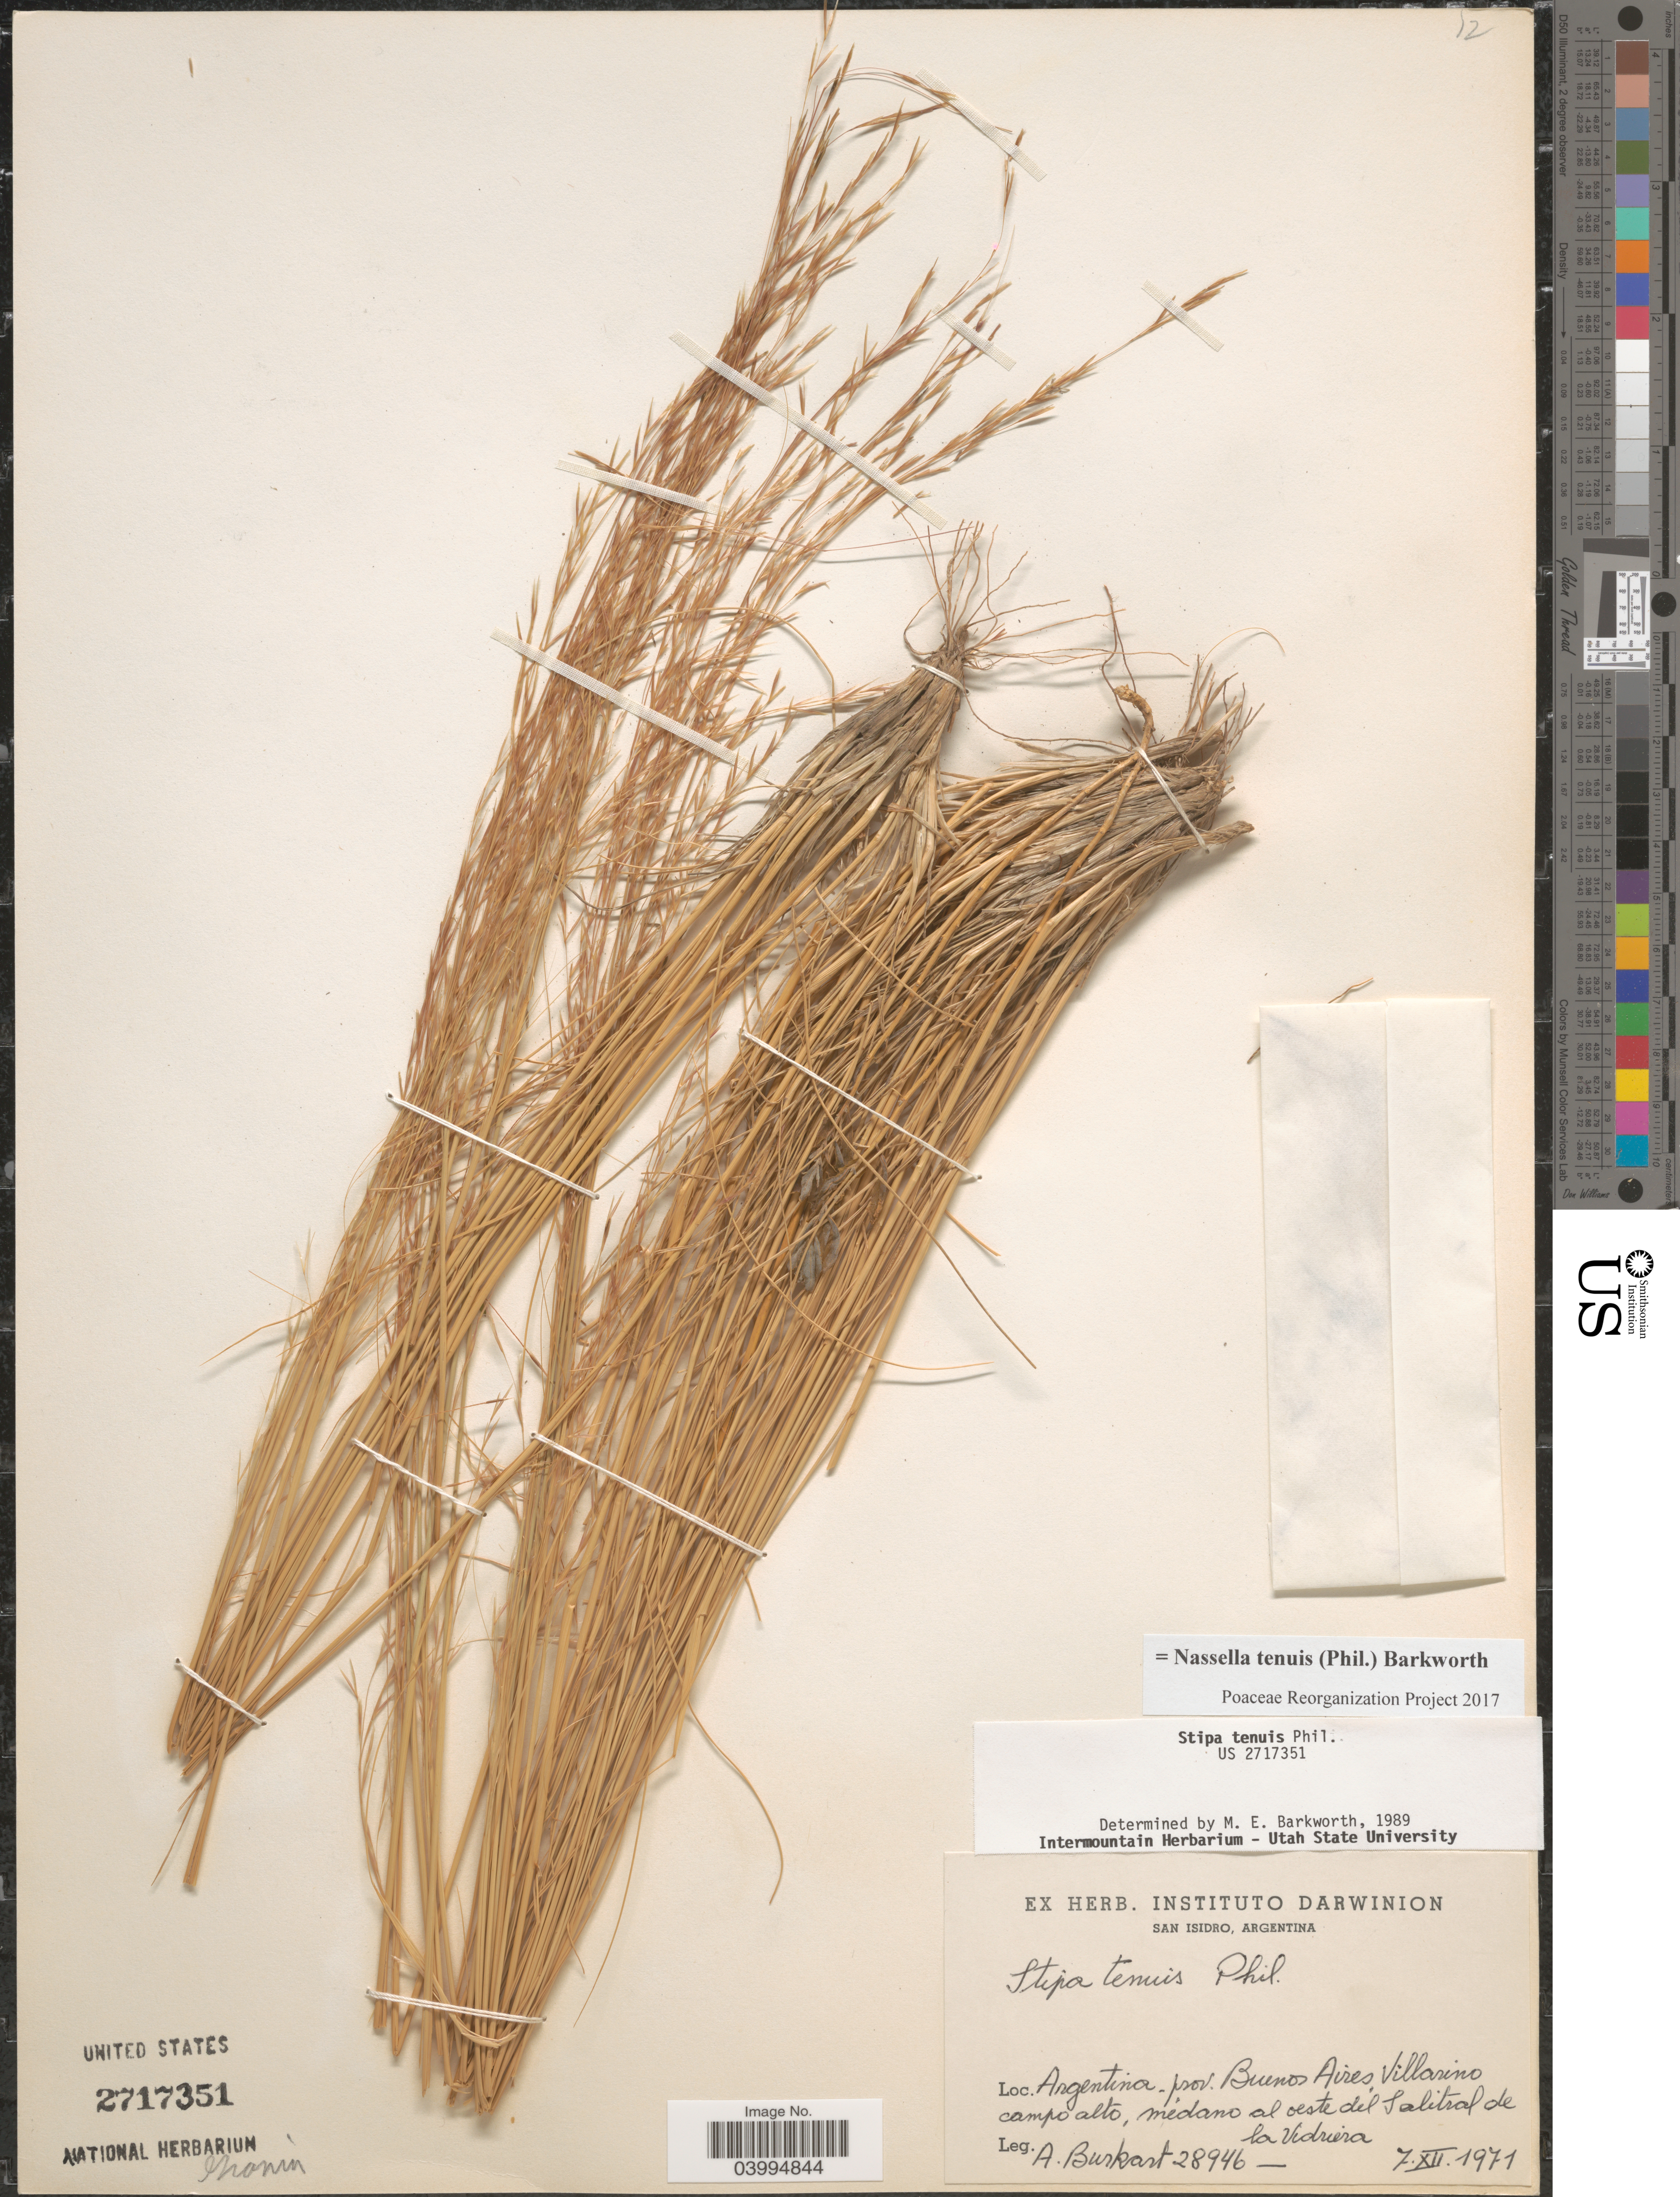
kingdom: Plantae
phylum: Tracheophyta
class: Liliopsida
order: Poales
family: Poaceae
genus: Nassella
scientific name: Nassella tenuis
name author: (Phil.) Barkworth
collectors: A. E. Burkart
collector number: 28946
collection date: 1971-12-07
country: Argentina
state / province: Buenos Aires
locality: Villarino campo alto, midano al oeste del Salitral de la Vidriera.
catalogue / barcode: US 2717351